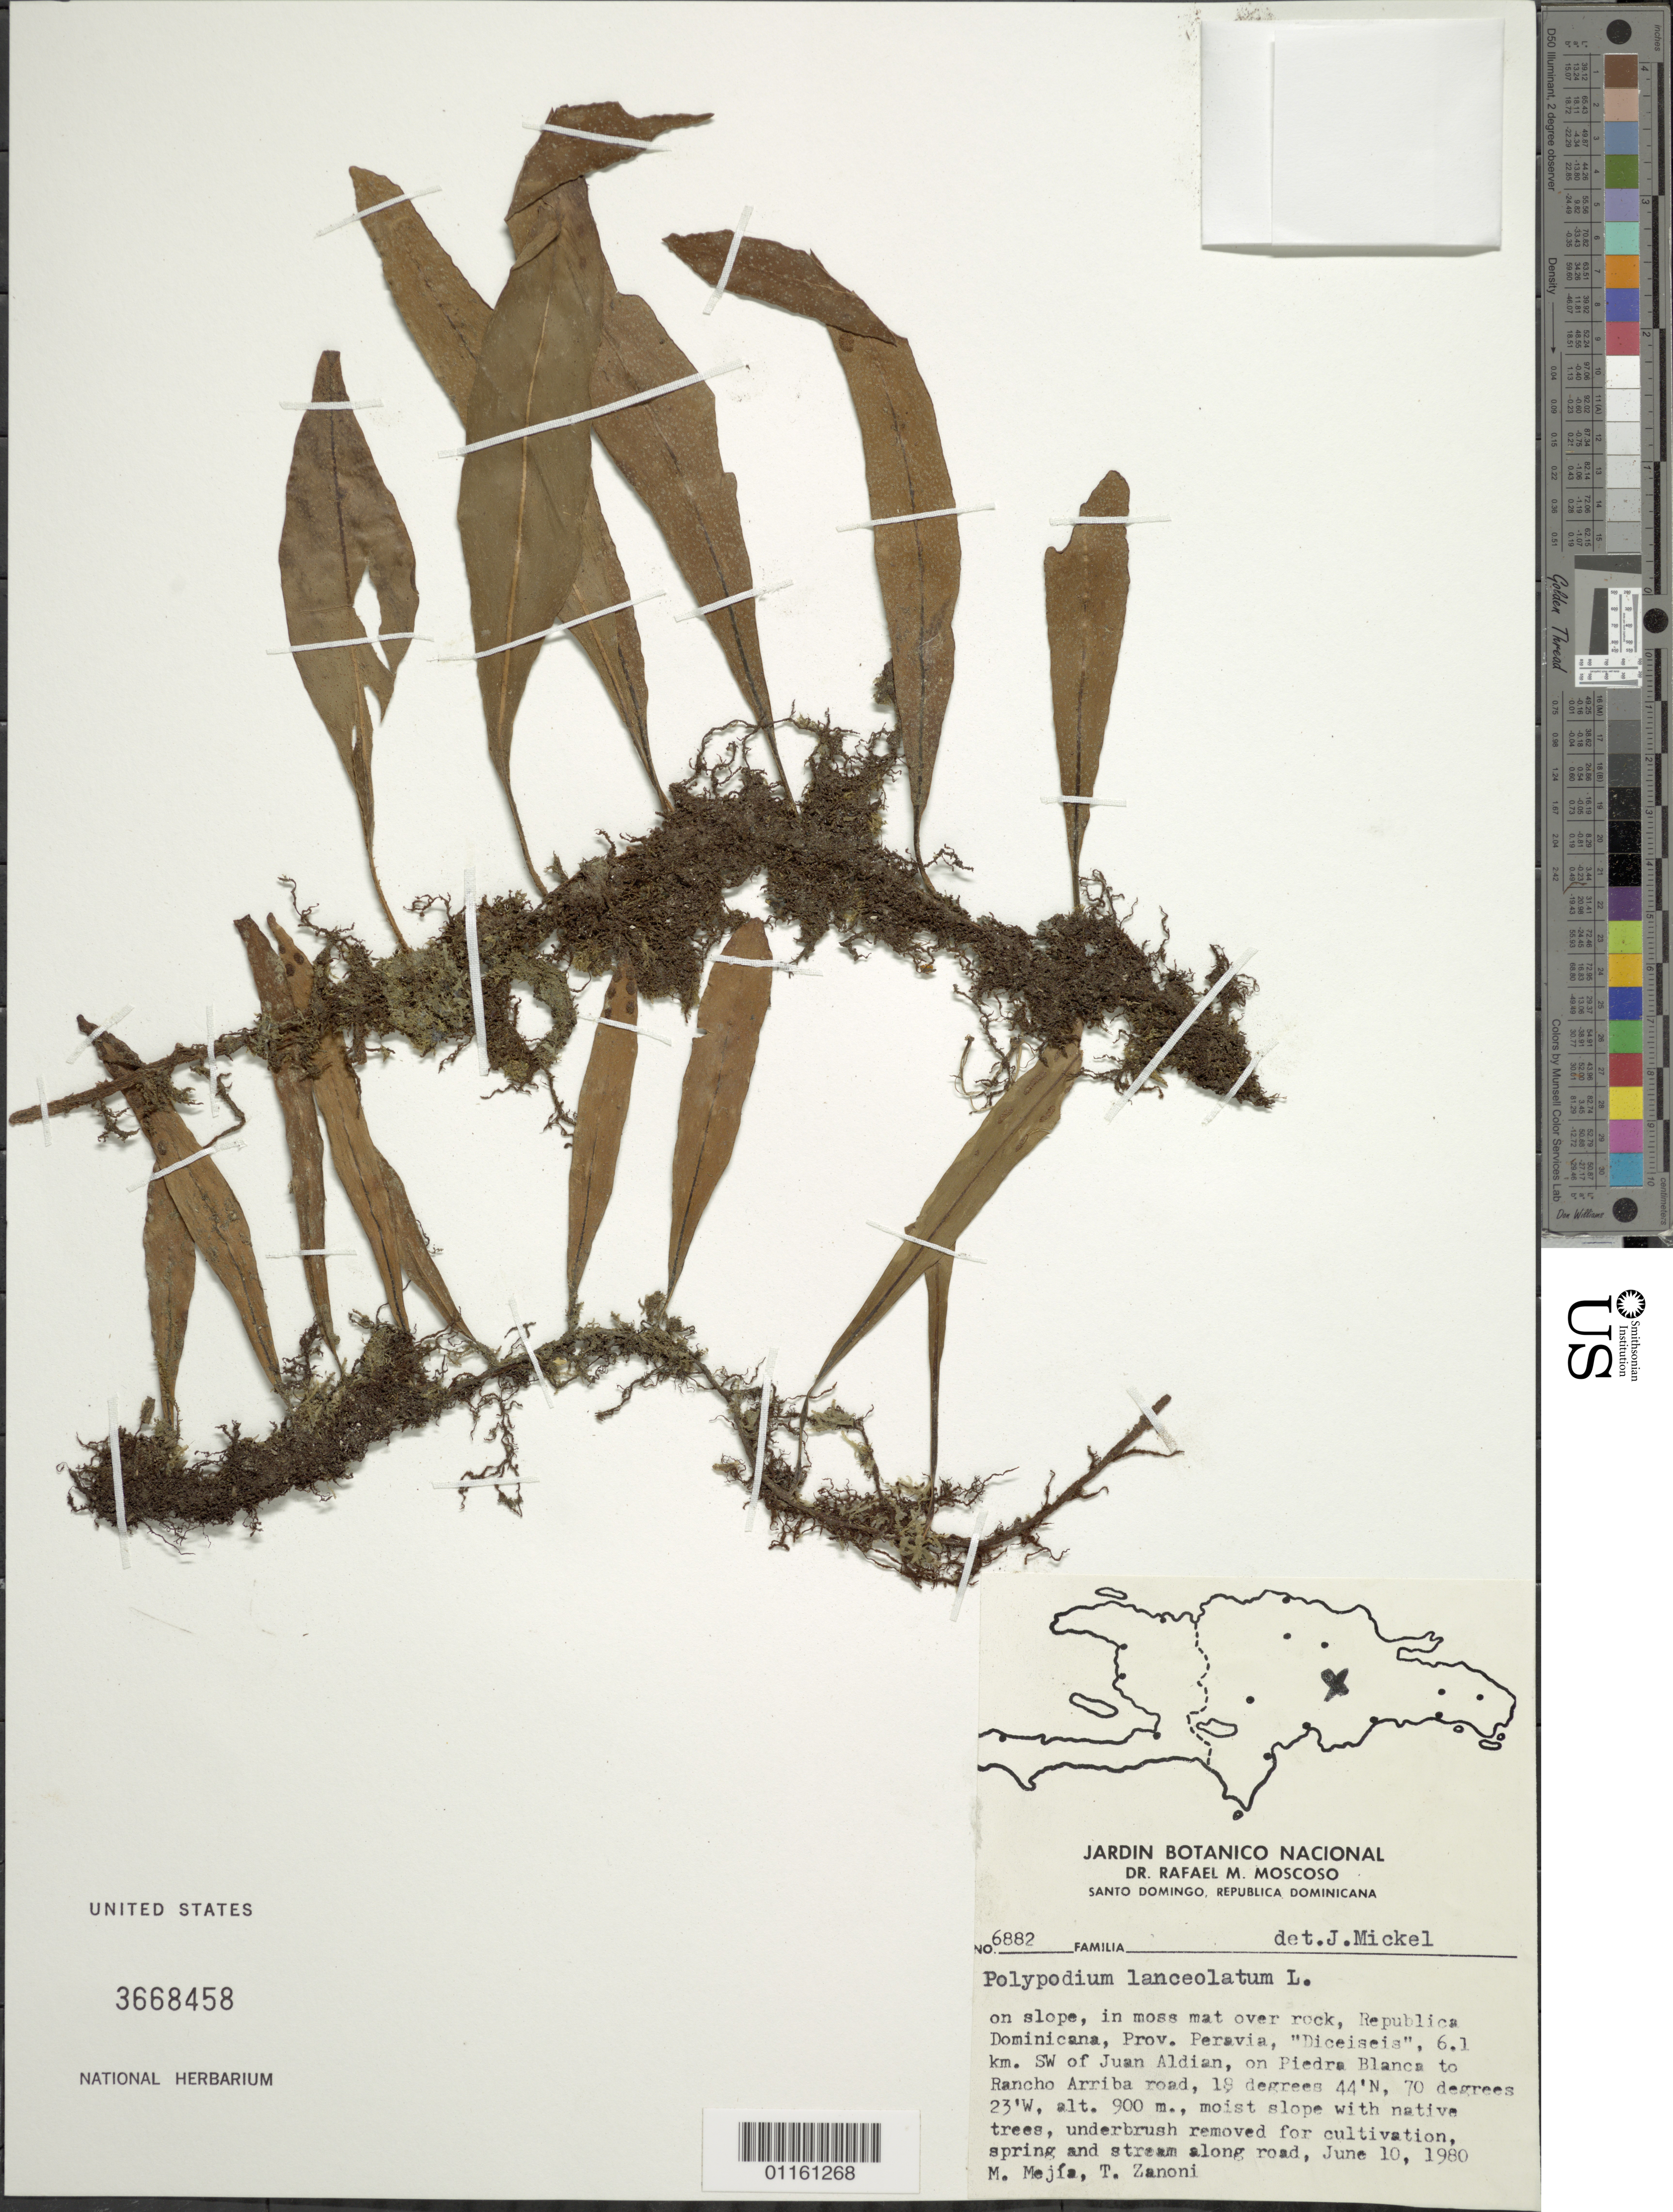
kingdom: Plantae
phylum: Tracheophyta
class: Polypodiopsida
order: Polypodiales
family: Polypodiaceae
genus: Pleopeltis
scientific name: Pleopeltis astrolepis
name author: (Liebm.) E. Fourn.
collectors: M. Mejfa & T. A. Zanoni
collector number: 6882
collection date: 1980-06-10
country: Dominican Republic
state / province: Peravia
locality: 6.1 k m SW of Juan Aldian, on Piedra Blanca to Ranco Arriba road.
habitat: Moist slope with native trees, underbush removed for cultivation, spring and steam along road. In moss mat over rock.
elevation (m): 900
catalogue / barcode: US 3668458